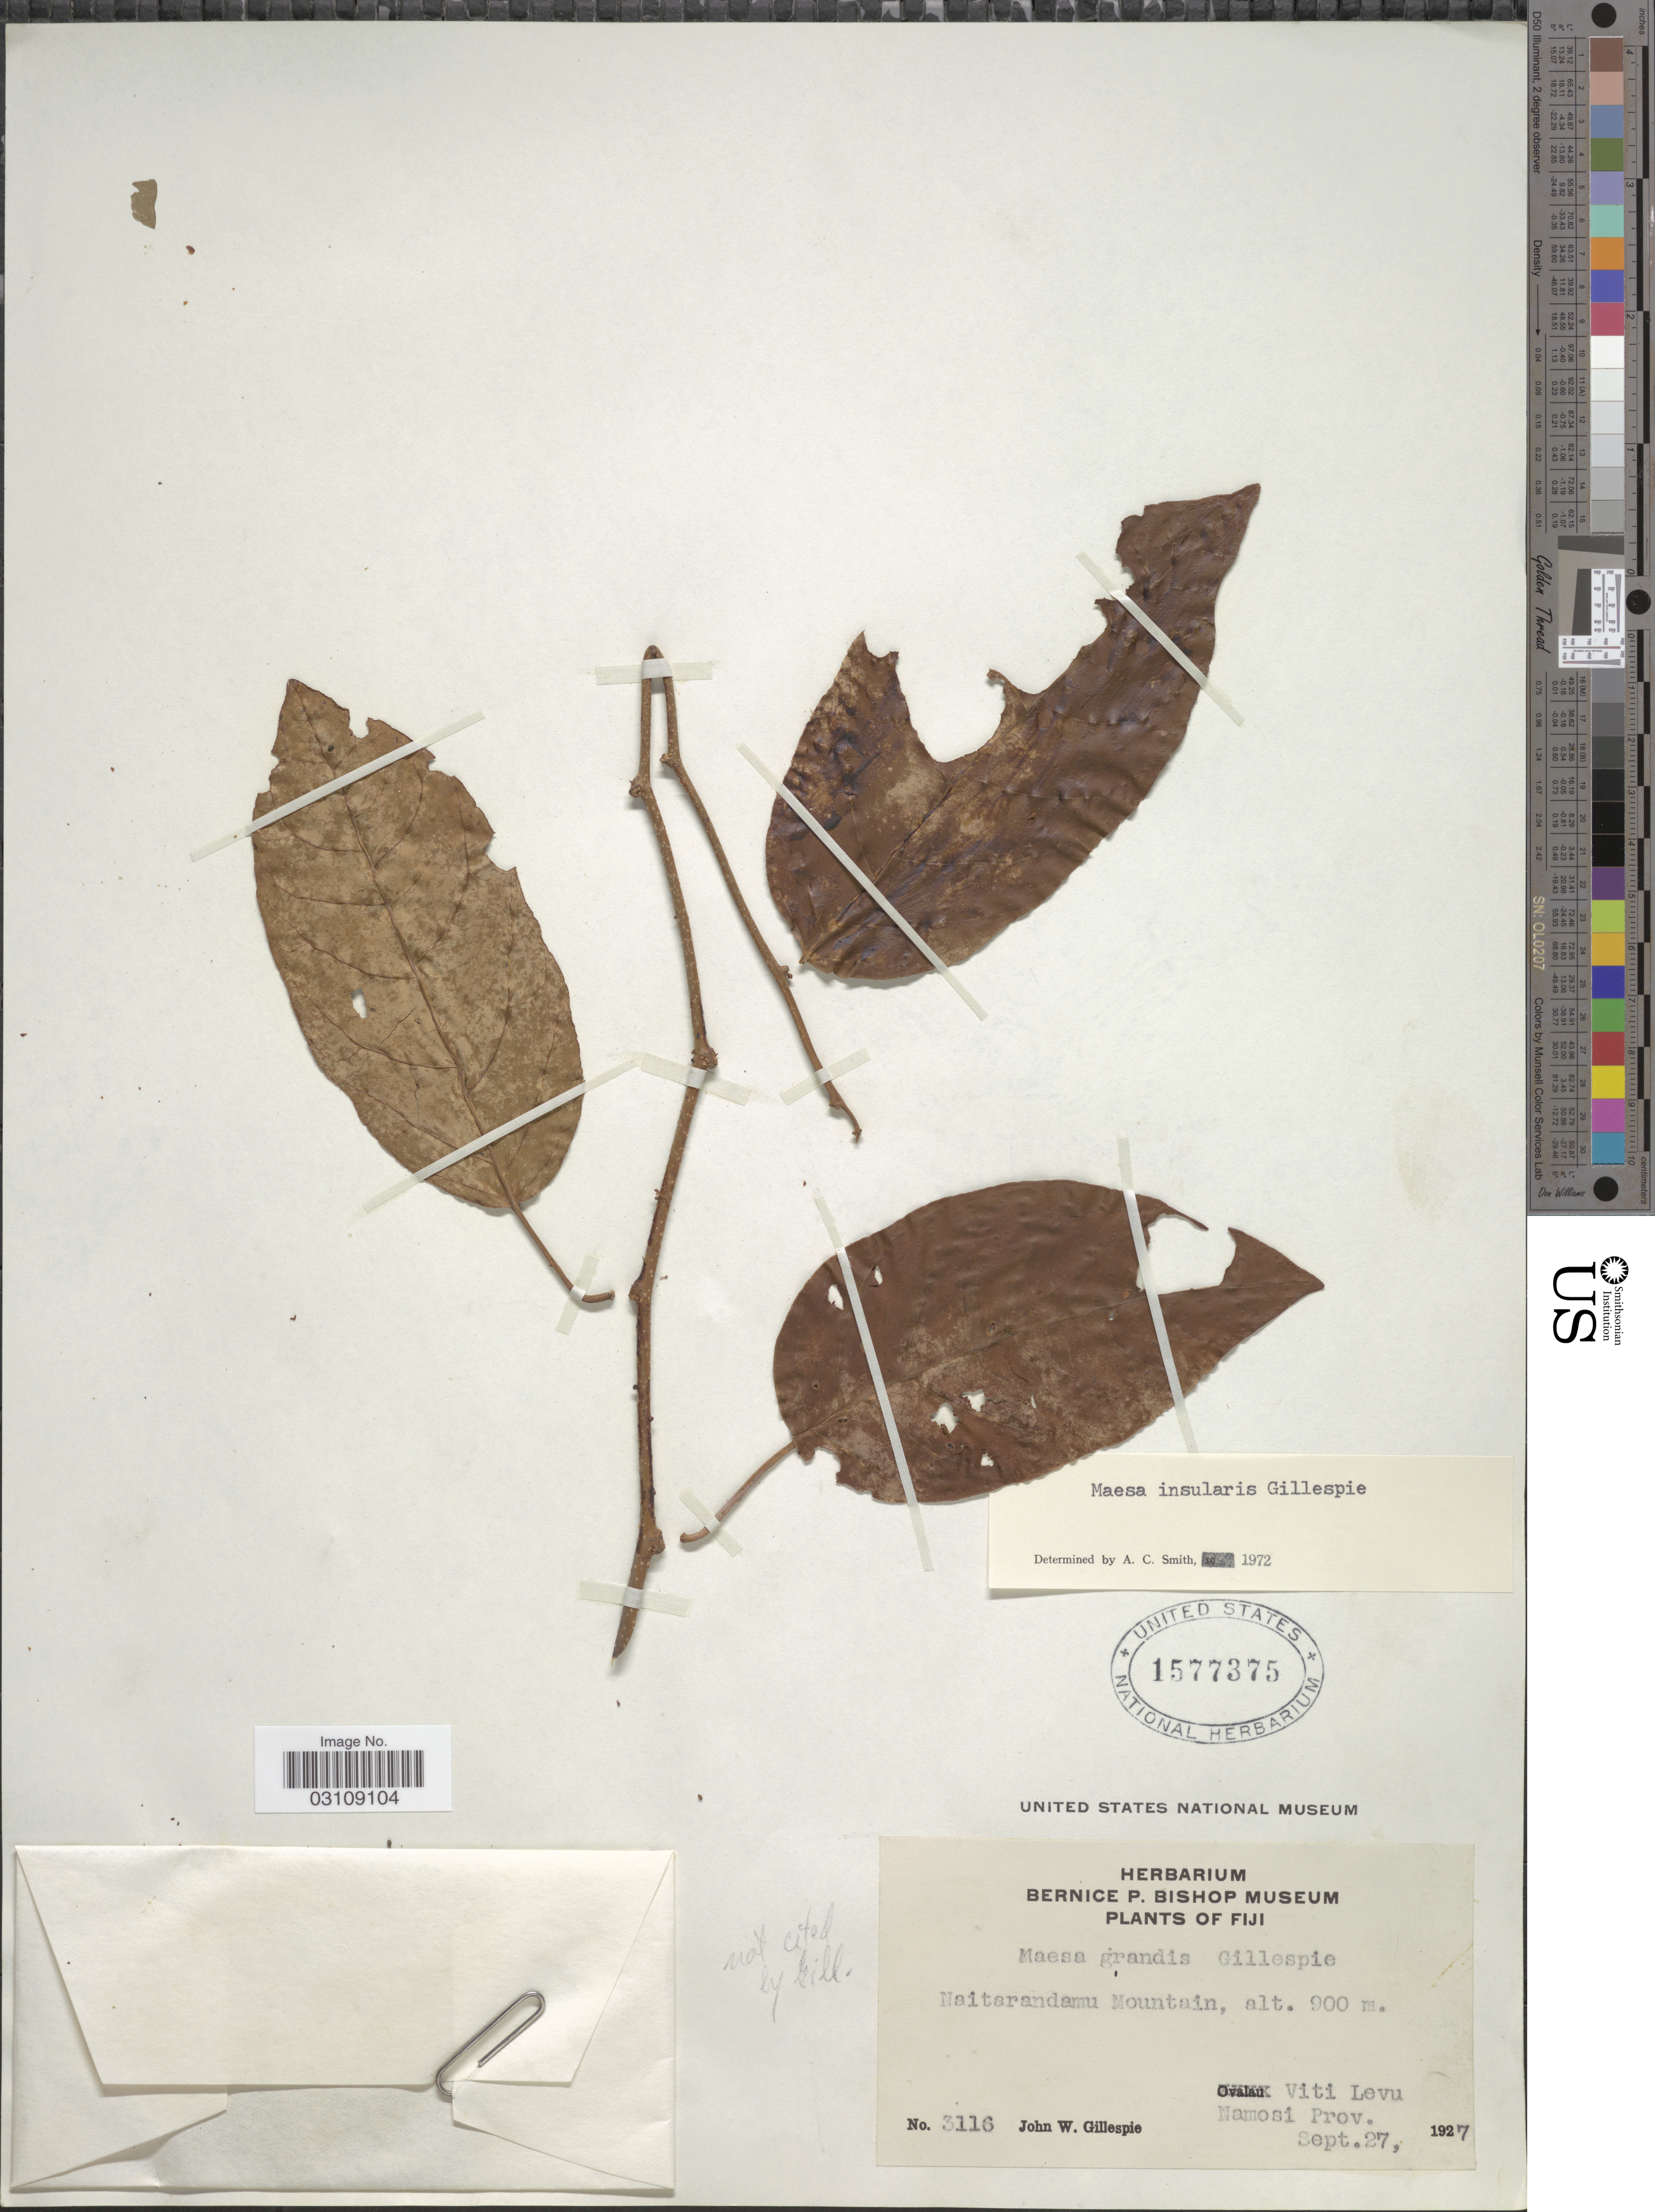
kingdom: Plantae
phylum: Tracheophyta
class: Magnoliopsida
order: Ericales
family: Primulaceae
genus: Maesa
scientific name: Maesa insularis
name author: Gillespie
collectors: J. W. Gillespie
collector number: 3116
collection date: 1927-09-27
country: Fiji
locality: Naitarandamu Mountain, Viti Levu, Namosi Prov.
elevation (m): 900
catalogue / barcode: US 1577375